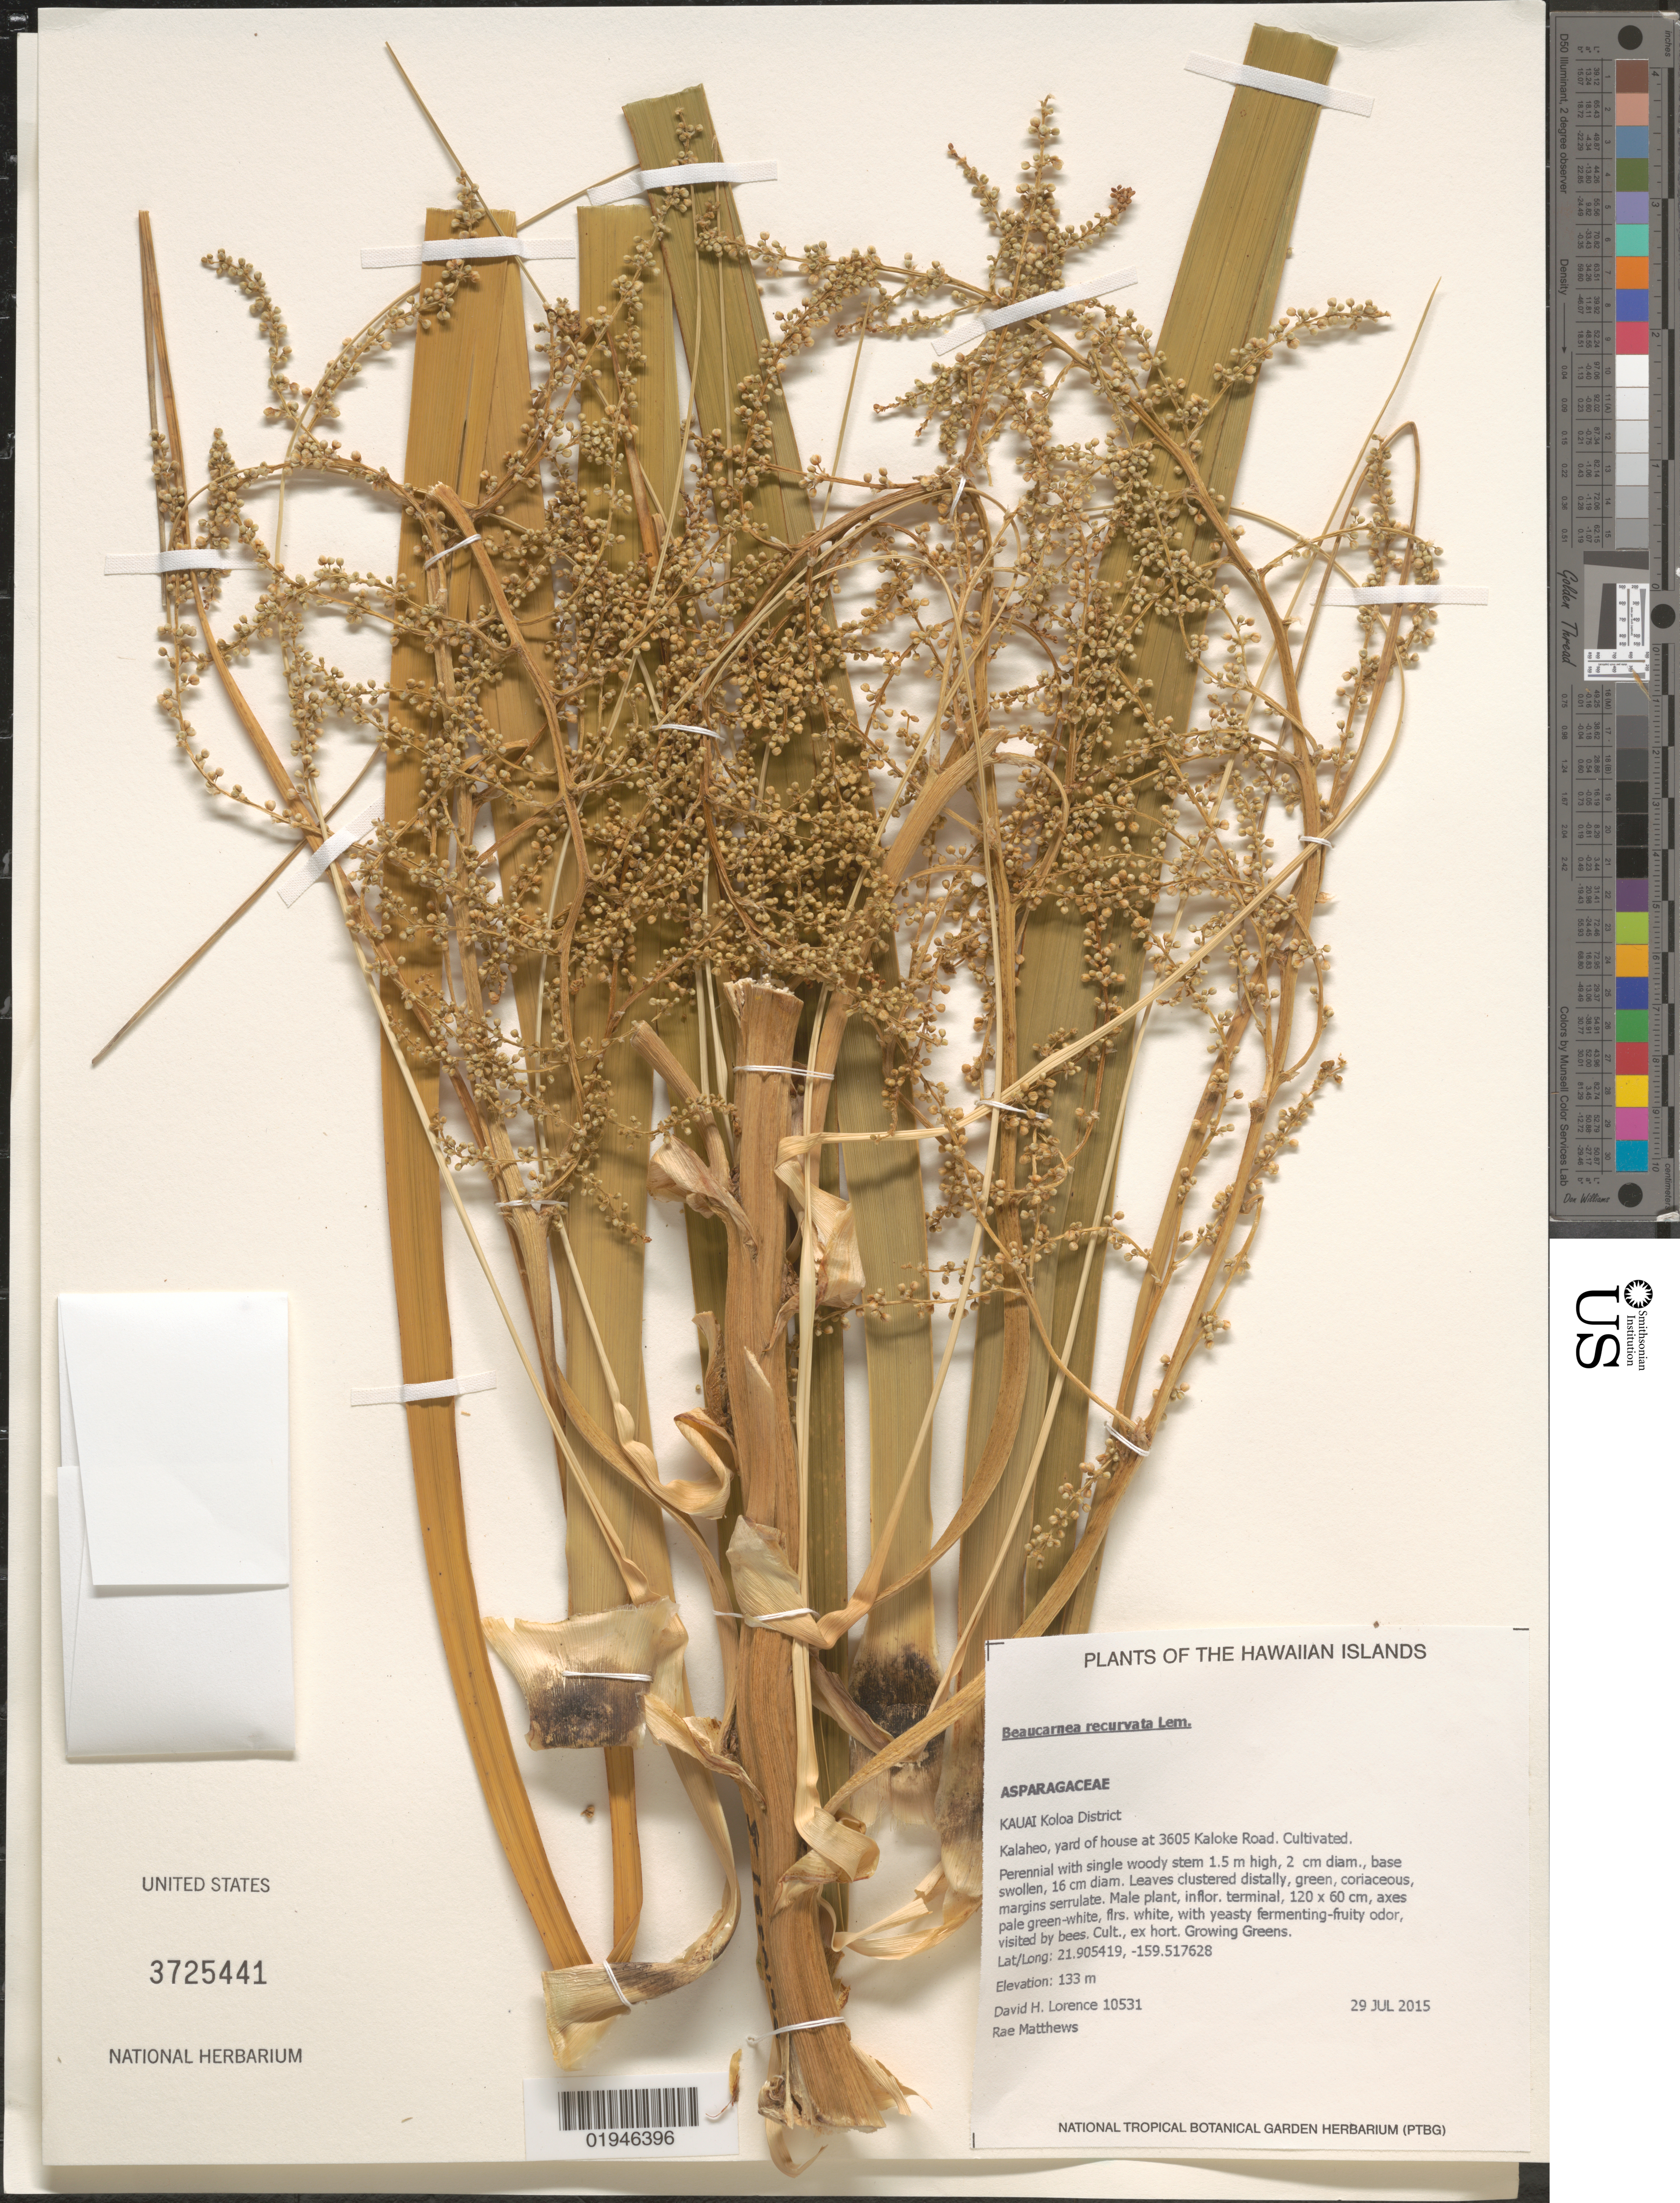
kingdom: Plantae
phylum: Tracheophyta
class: Liliopsida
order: Asparagales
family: Asparagaceae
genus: Beaucarnea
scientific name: Beaucarnea recurvata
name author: Lem.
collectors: D. Lorence & R. Matthews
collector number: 10531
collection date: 2015-07-29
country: United States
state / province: Hawaii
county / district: Kauai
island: Kaua'i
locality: Koloa District, Kalaheo, yard of house at 3605 Kaloke Road.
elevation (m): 133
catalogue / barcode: US 3725441